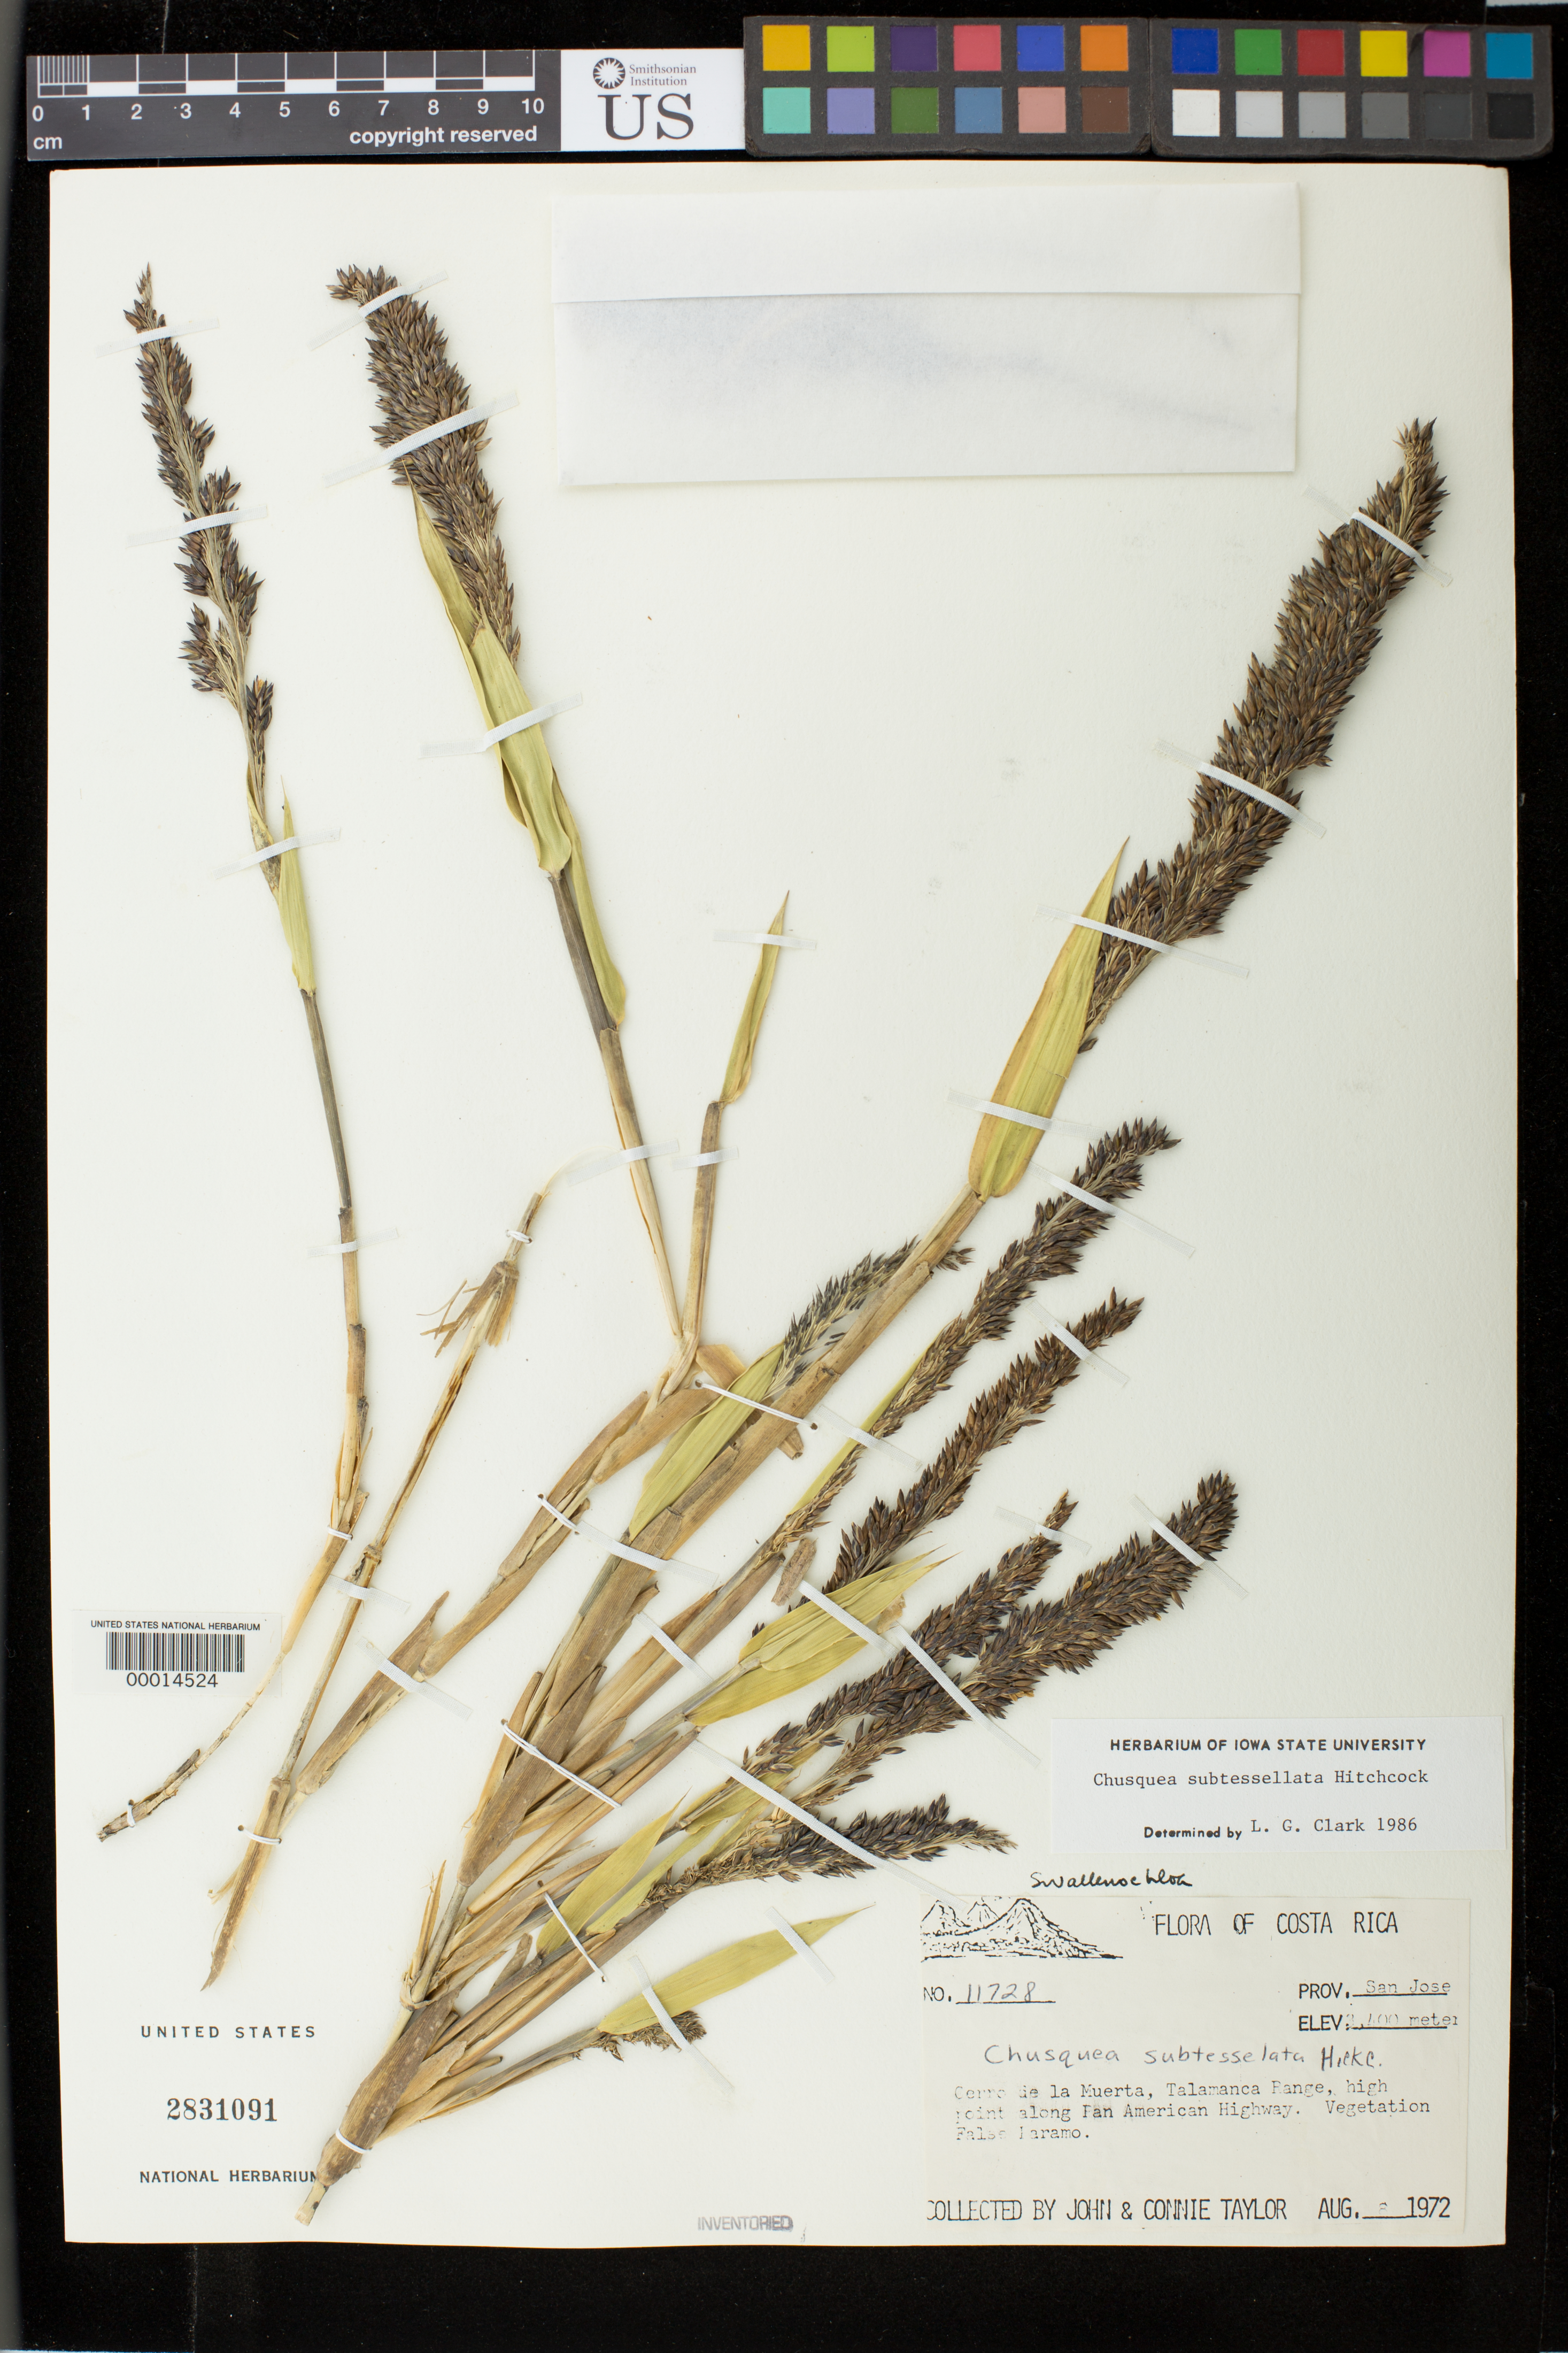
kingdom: Plantae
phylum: Tracheophyta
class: Liliopsida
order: Poales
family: Poaceae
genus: Chusquea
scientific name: Chusquea subtessellata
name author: Hitchc.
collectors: J. Taylor & C. Taylor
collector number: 11728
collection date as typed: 08 Aug 1972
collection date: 1972-08-08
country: Costa Rica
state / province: San José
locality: Cerro de la Muerta, Talamanca Range, high point along Pan American Highway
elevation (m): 3400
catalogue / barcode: US 2831091